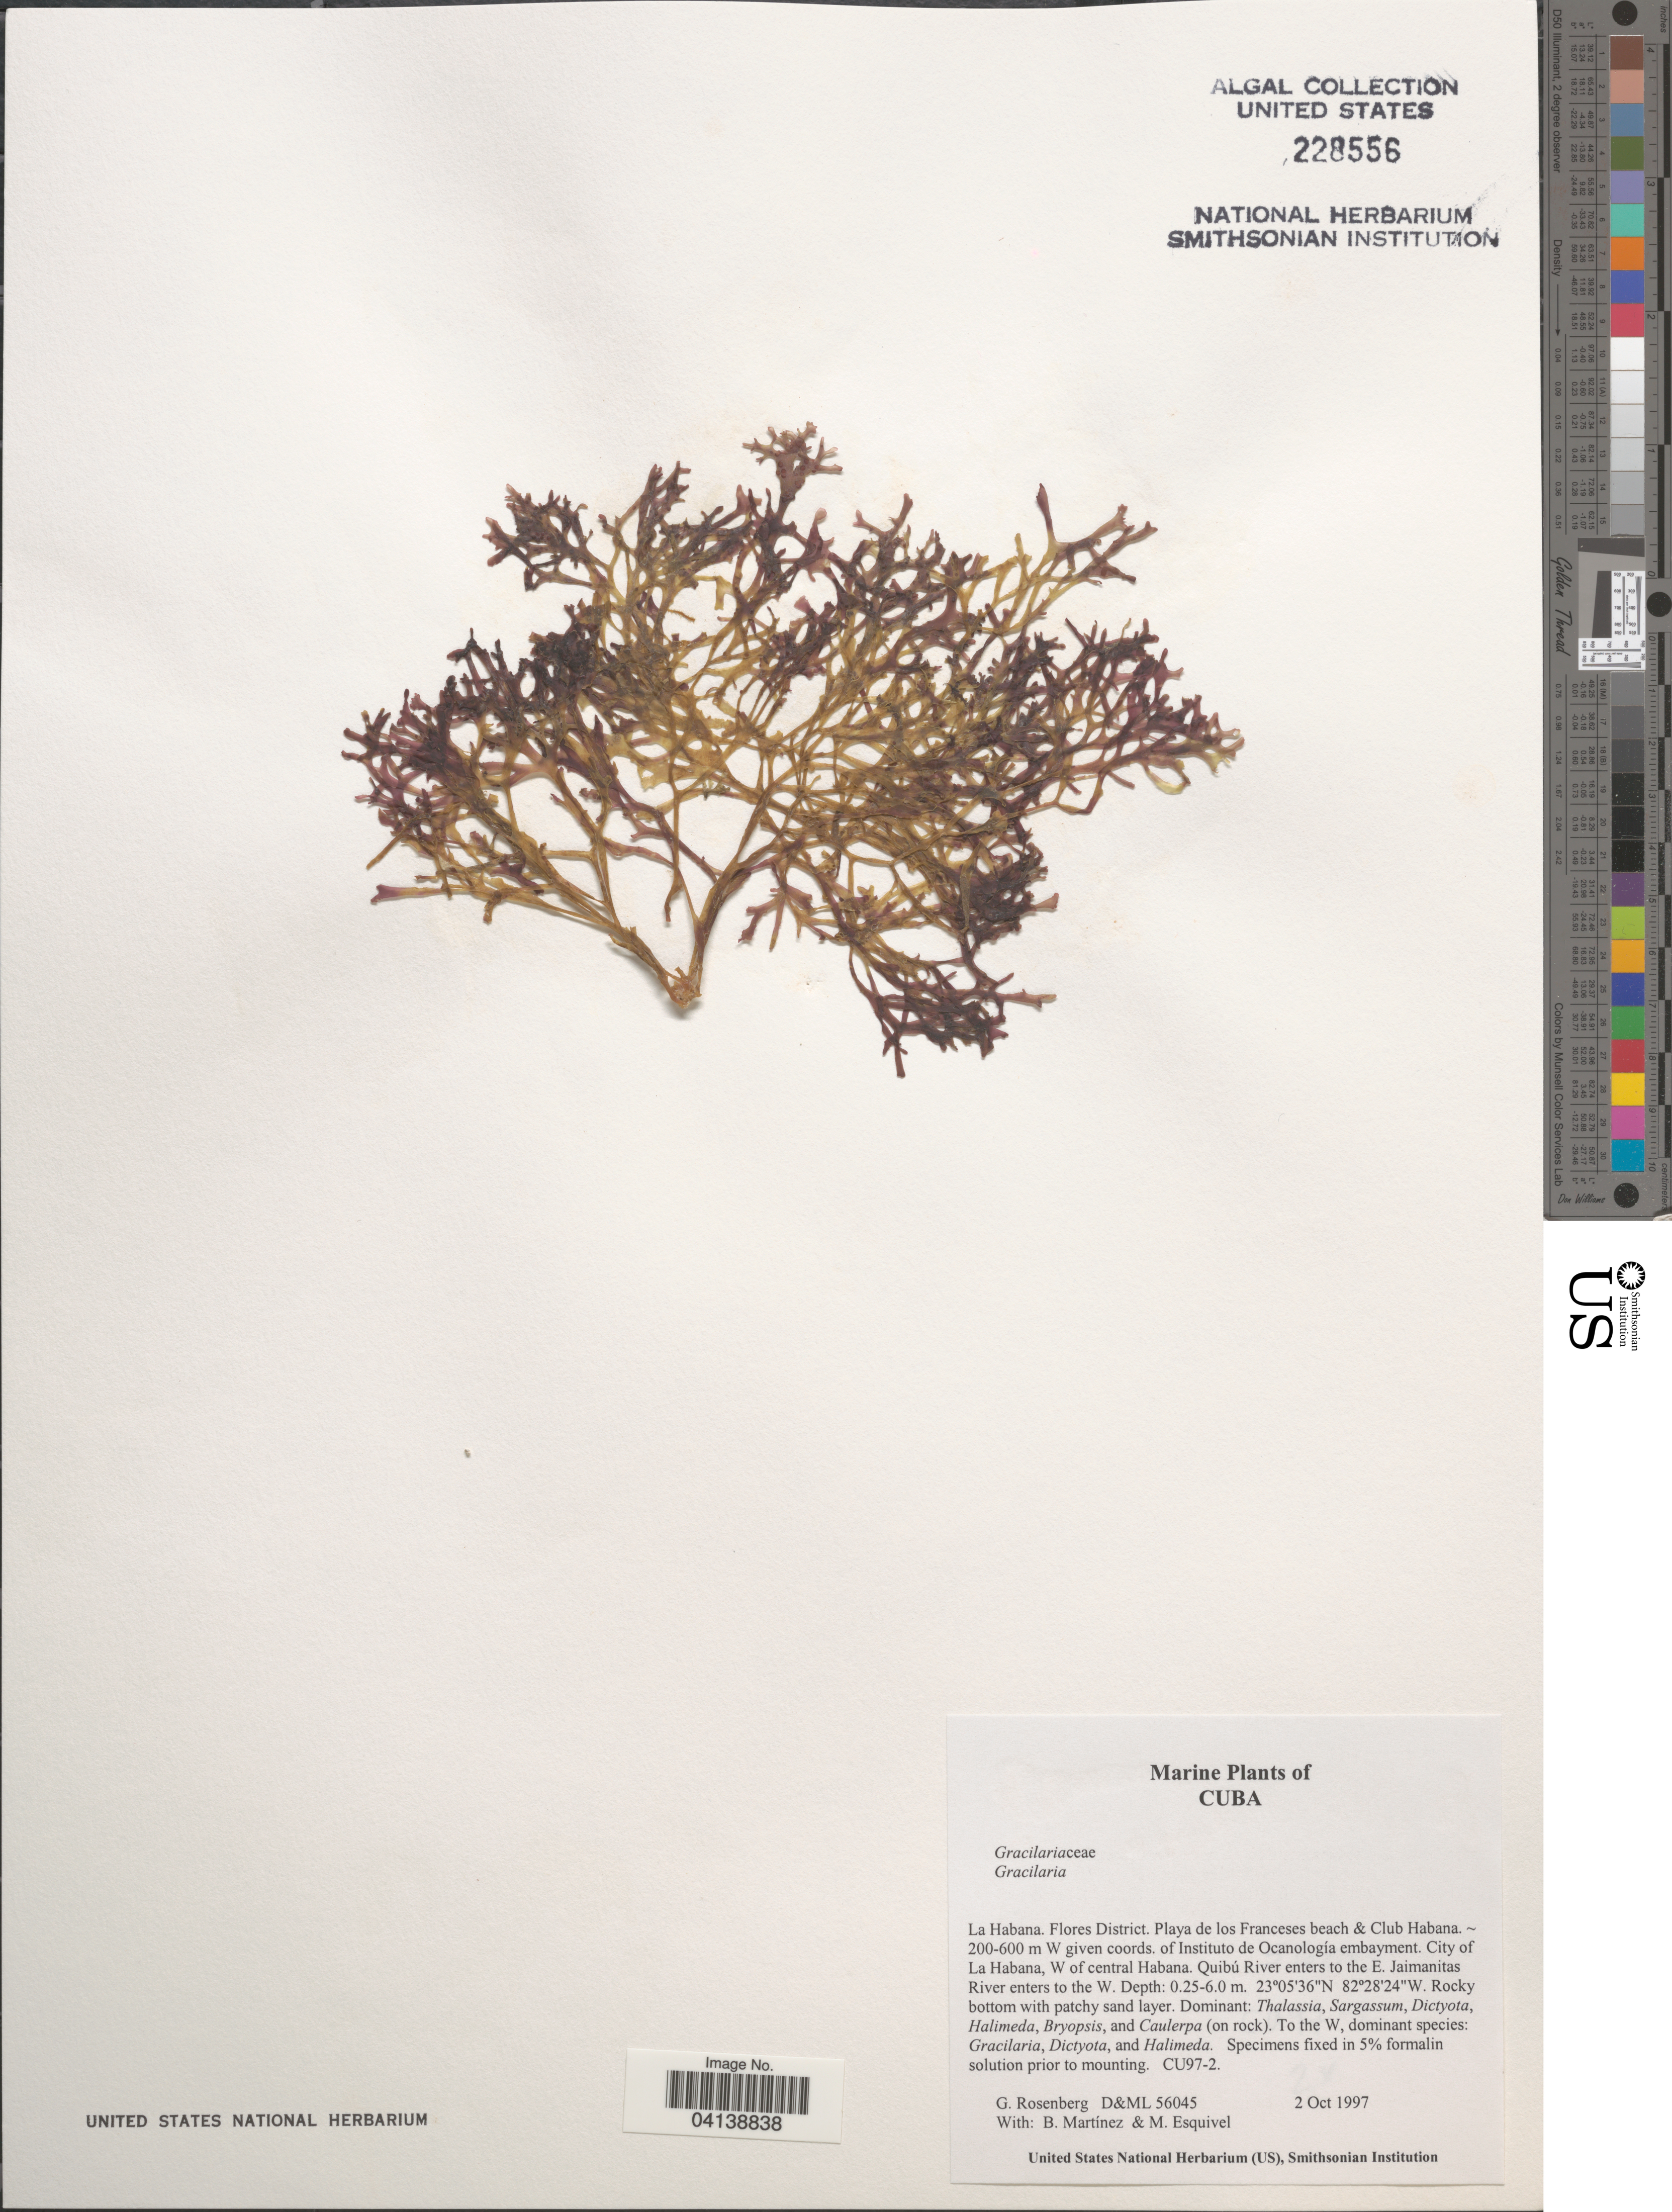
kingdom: Plantae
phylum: Rhodophyta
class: Florideophyceae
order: Gracilariales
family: Gracilariaceae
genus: Gracilaria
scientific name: Gracilaria sp.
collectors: G. Rosenberg, B. Martinez & M. Esquivel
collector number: D&ML56045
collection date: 1997-10-02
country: Cuba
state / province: La Habana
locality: Flores District. Playa de los Franceses beach & Club Habana. W given coords. of Instituto de Oceanología embayment. City of La Habana, W of central Havana. Quibú River enters to the E. Jaimanitas River enters to the W.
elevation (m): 200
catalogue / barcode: US 228556